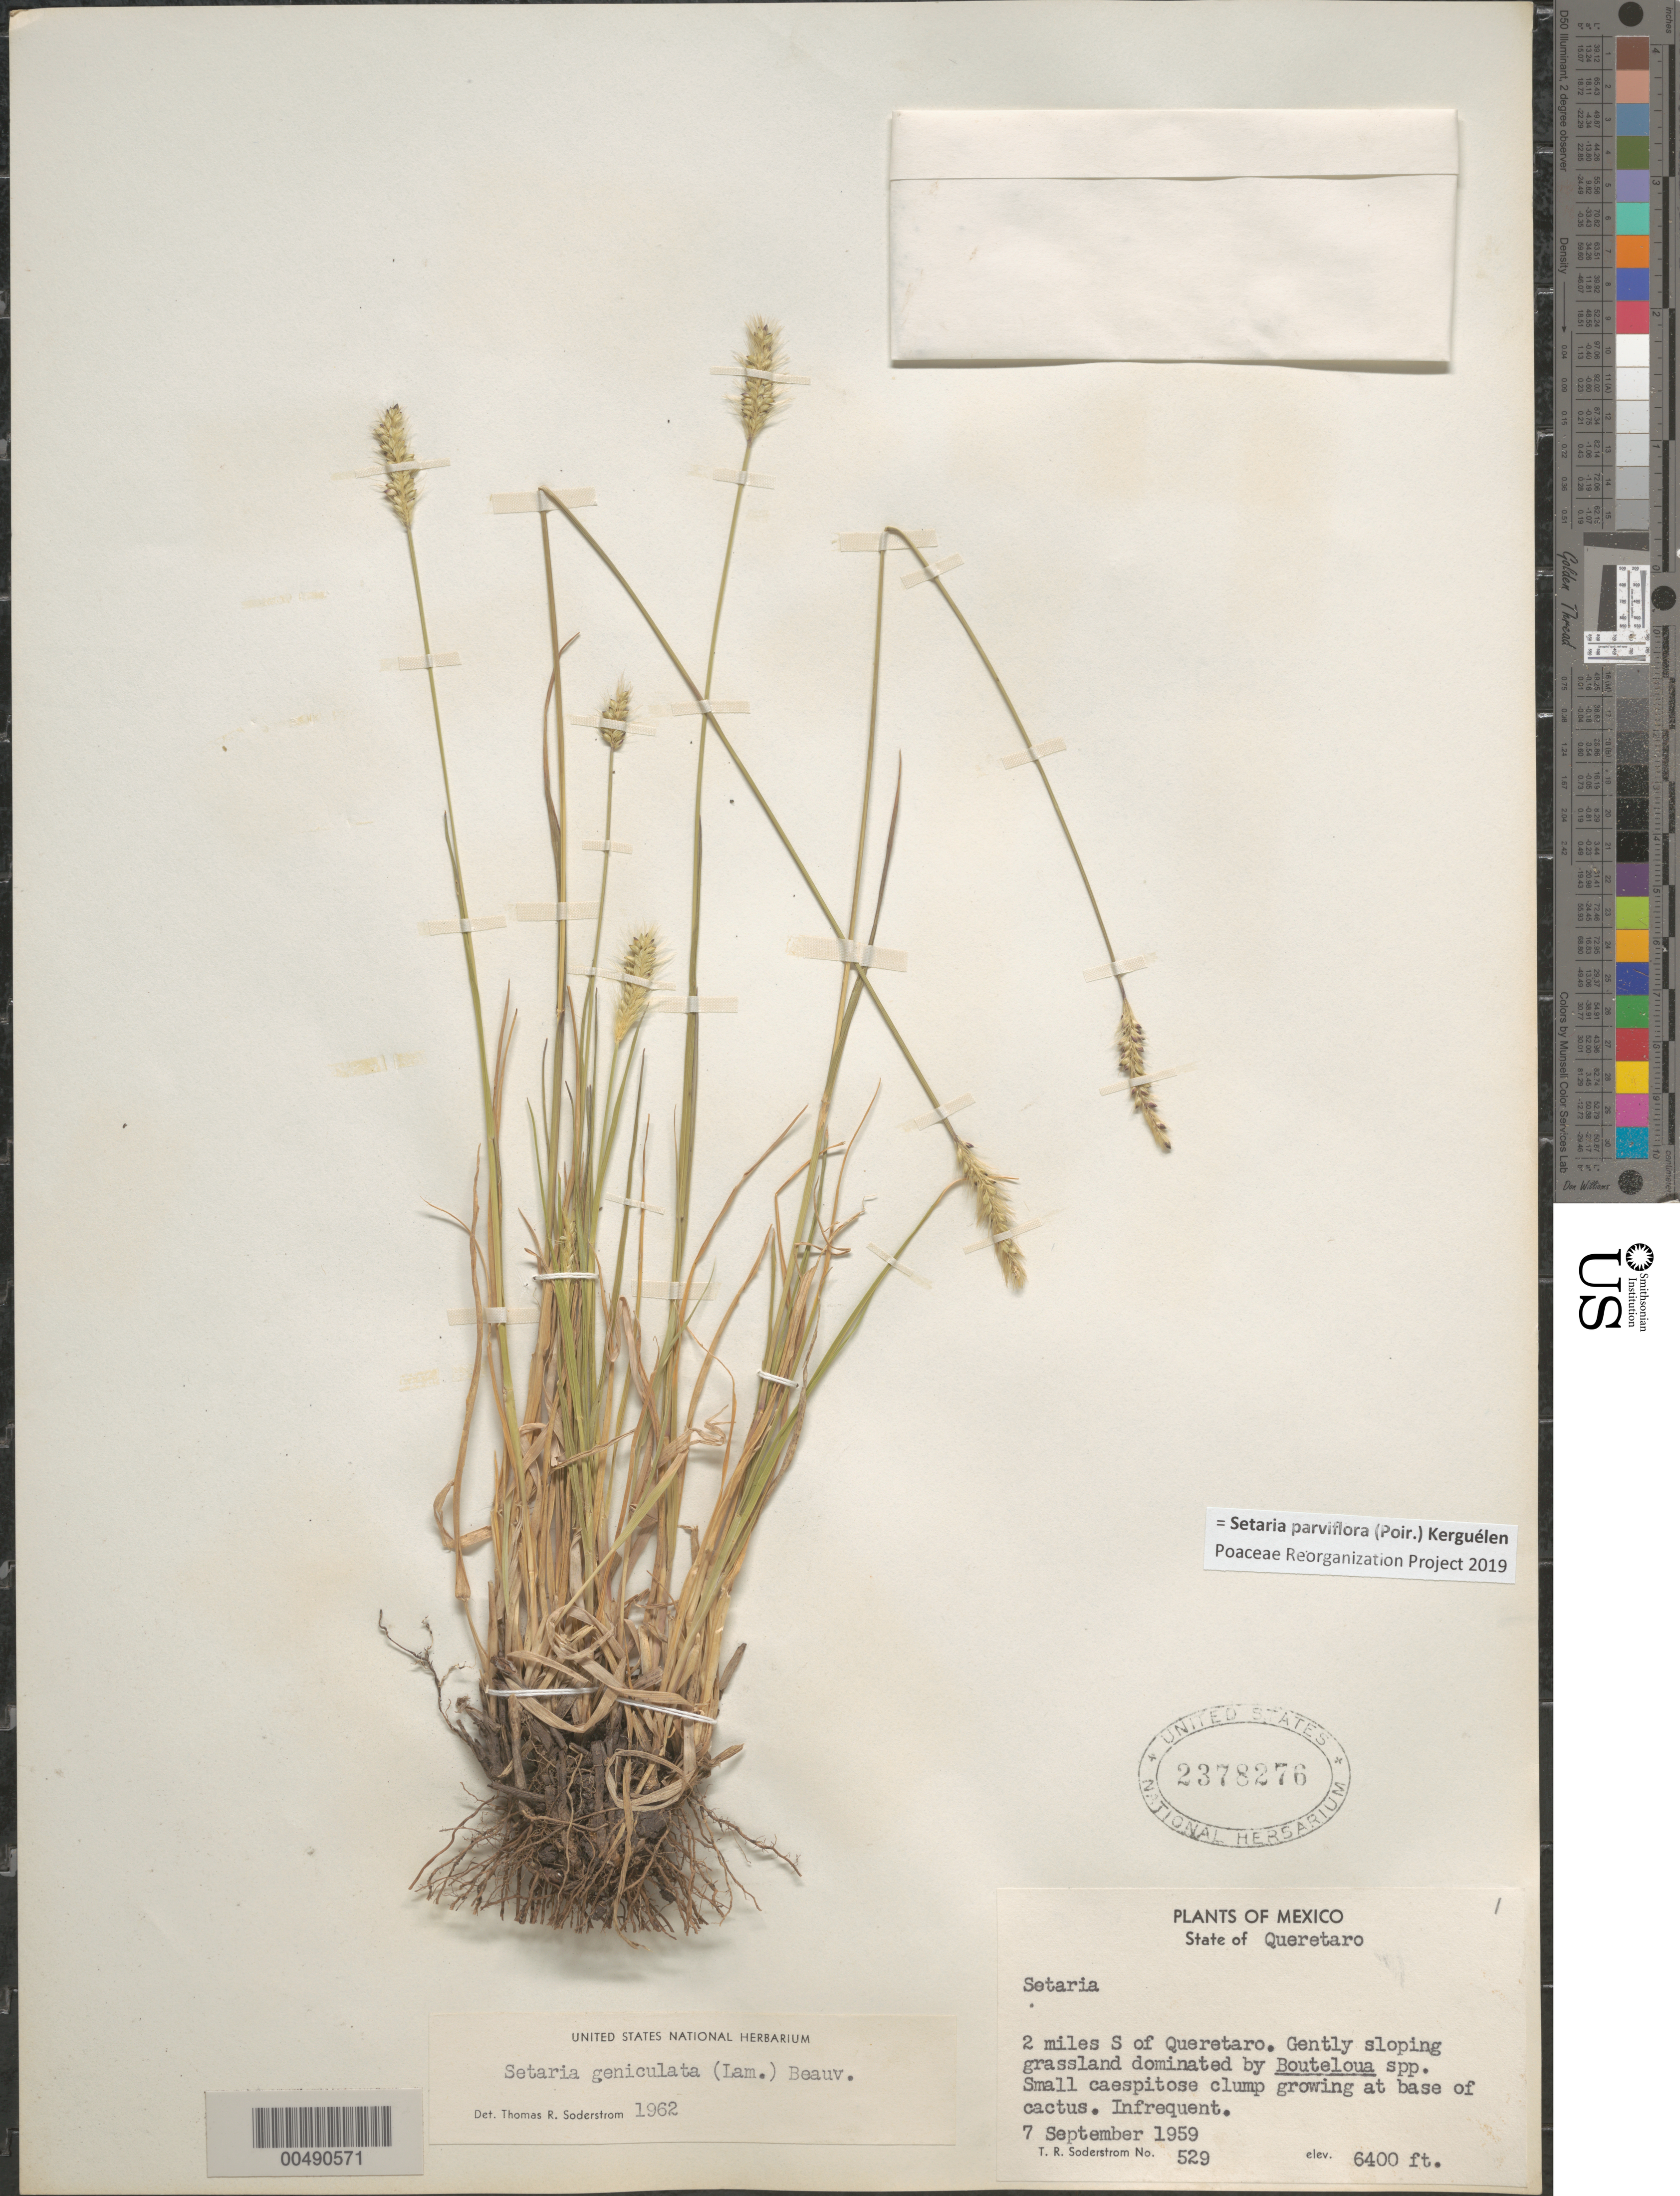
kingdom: Plantae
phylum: Tracheophyta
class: Liliopsida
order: Poales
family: Poaceae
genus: Setaria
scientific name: Setaria parviflora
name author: (Poir.) Kerguélen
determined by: Poaceae Reorganization Project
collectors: T. R. Soderstrom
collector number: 529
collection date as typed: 7 Sep 1959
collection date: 1959-09-07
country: Mexico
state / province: Querétaro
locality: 2 mi S of Querétaro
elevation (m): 1951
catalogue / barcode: US 2378276